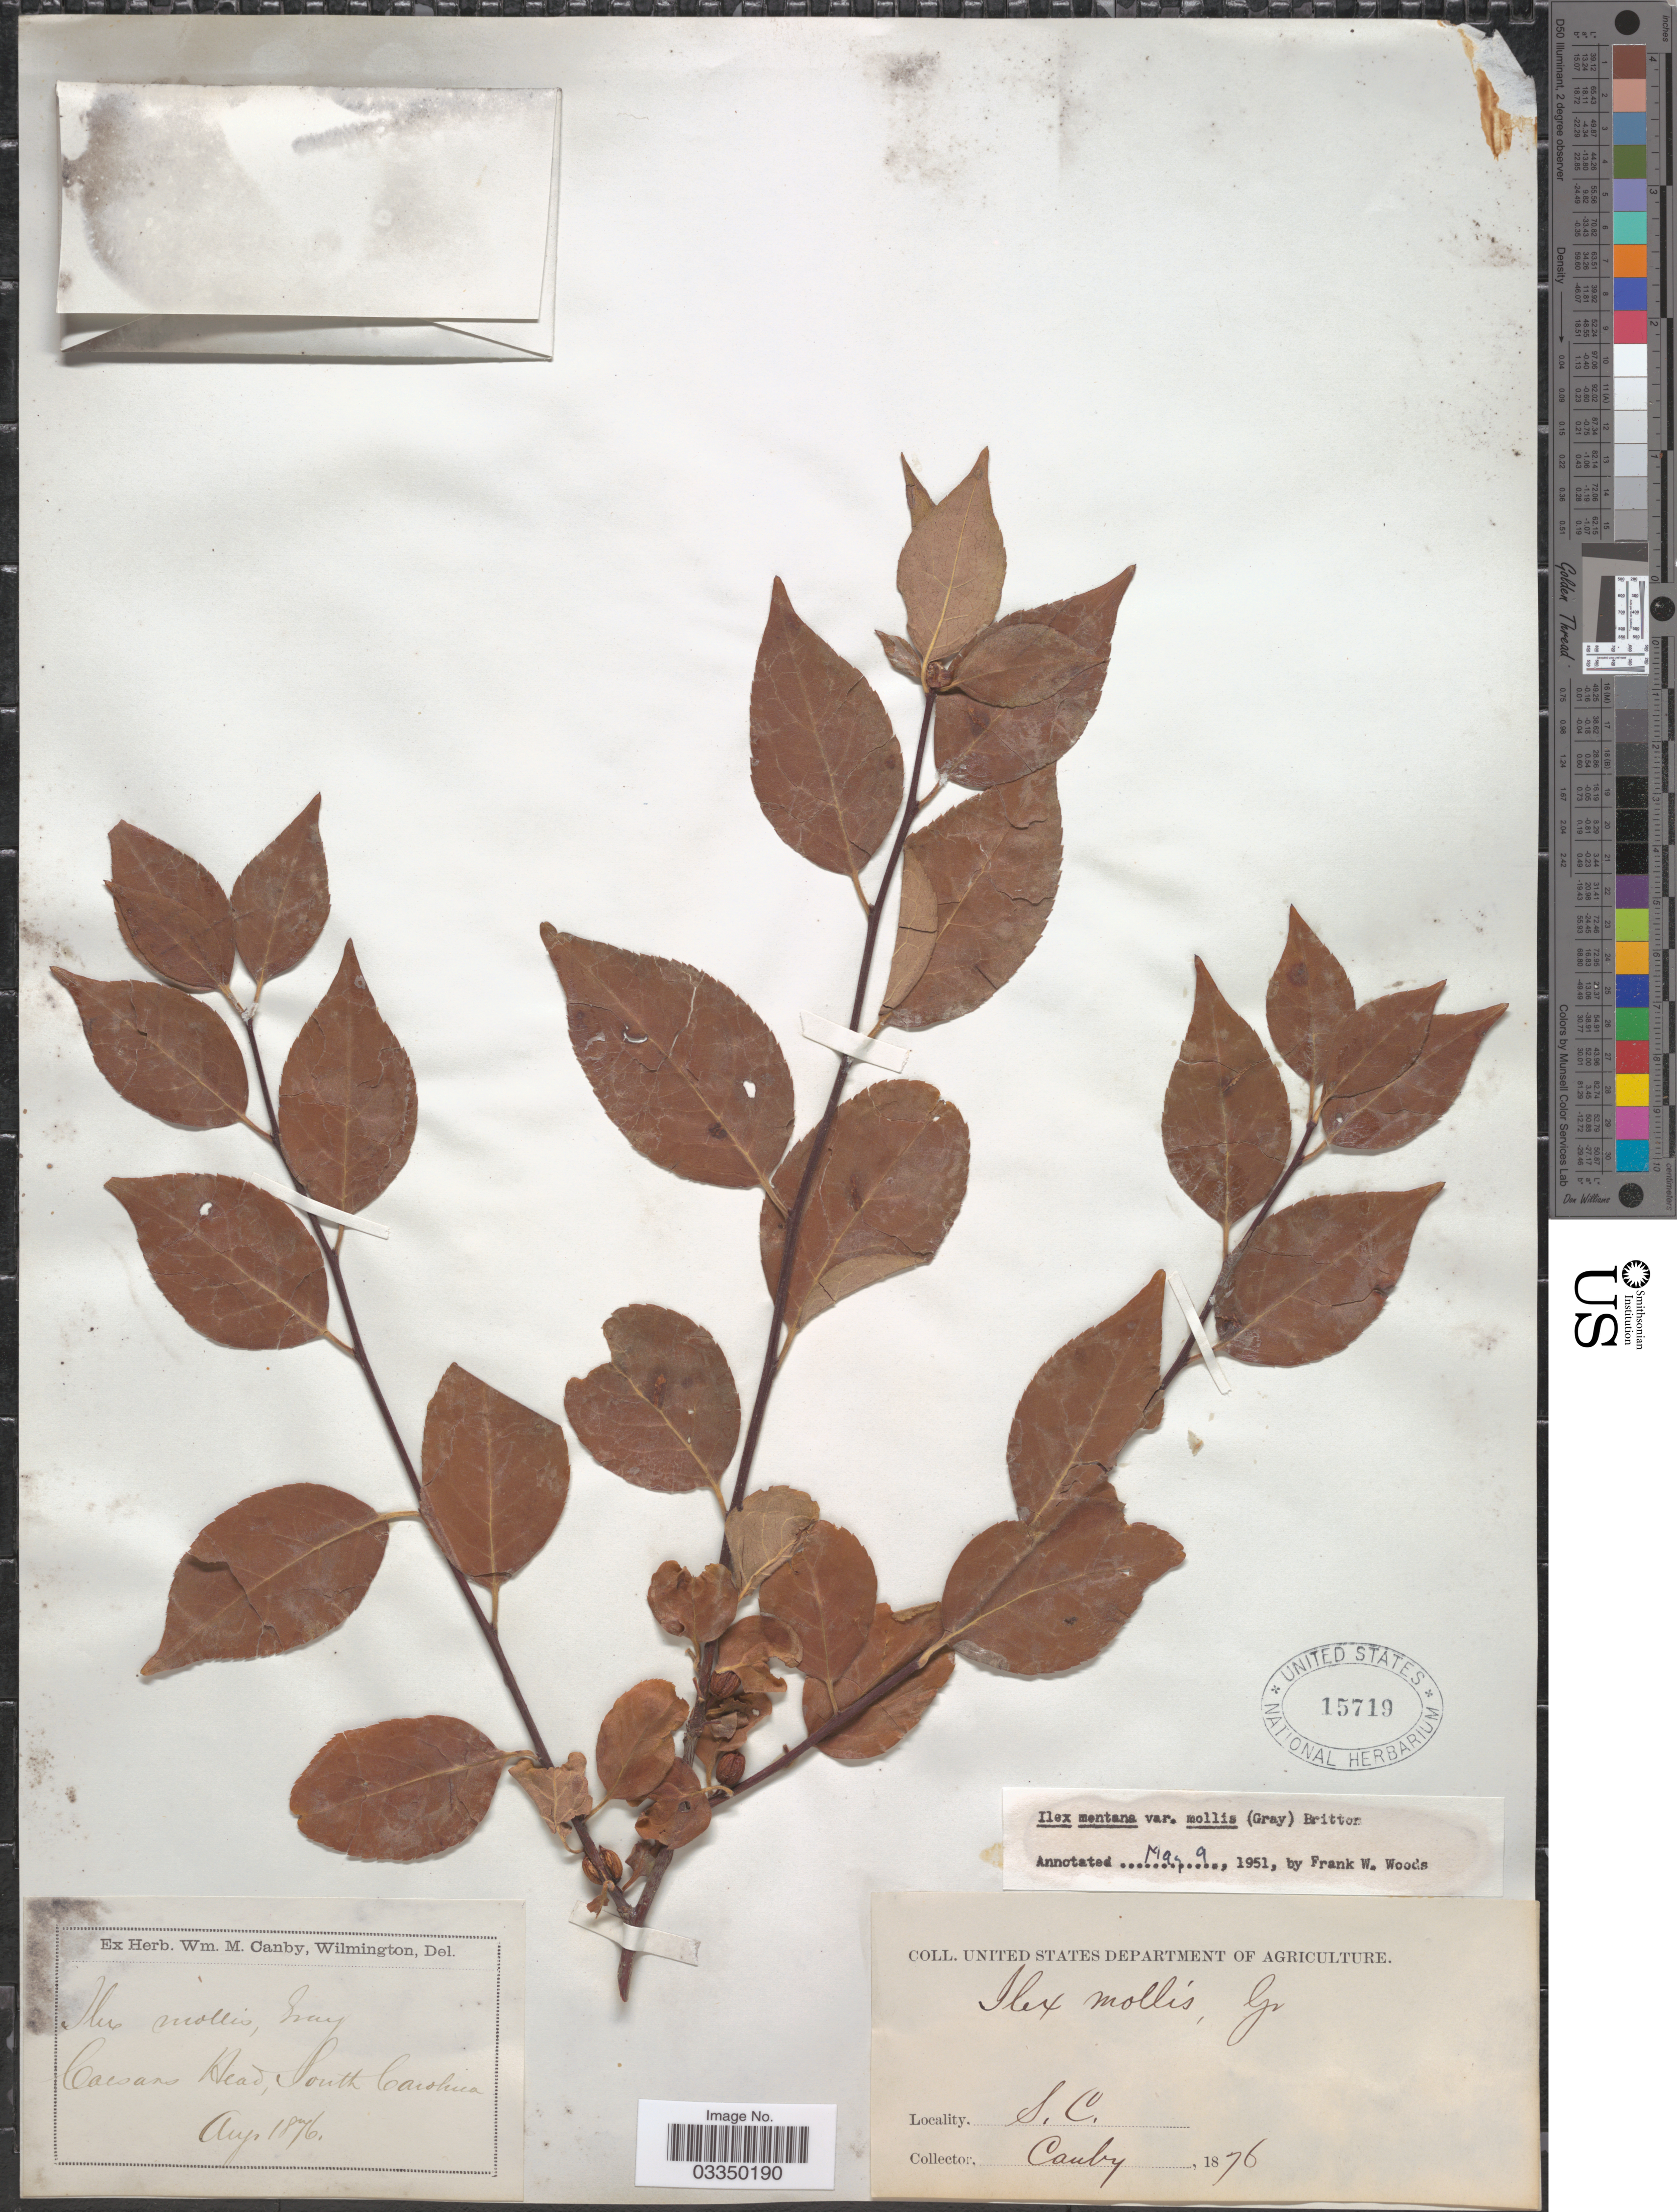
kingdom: Plantae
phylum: Tracheophyta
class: Magnoliopsida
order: Aquifoliales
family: Aquifoliaceae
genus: Ilex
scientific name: Ilex montana var. mollis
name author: (A. Gray) Britton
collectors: W. M. Canby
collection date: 1876-08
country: United States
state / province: South Carolina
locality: Caesars Head.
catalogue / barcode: US 15719